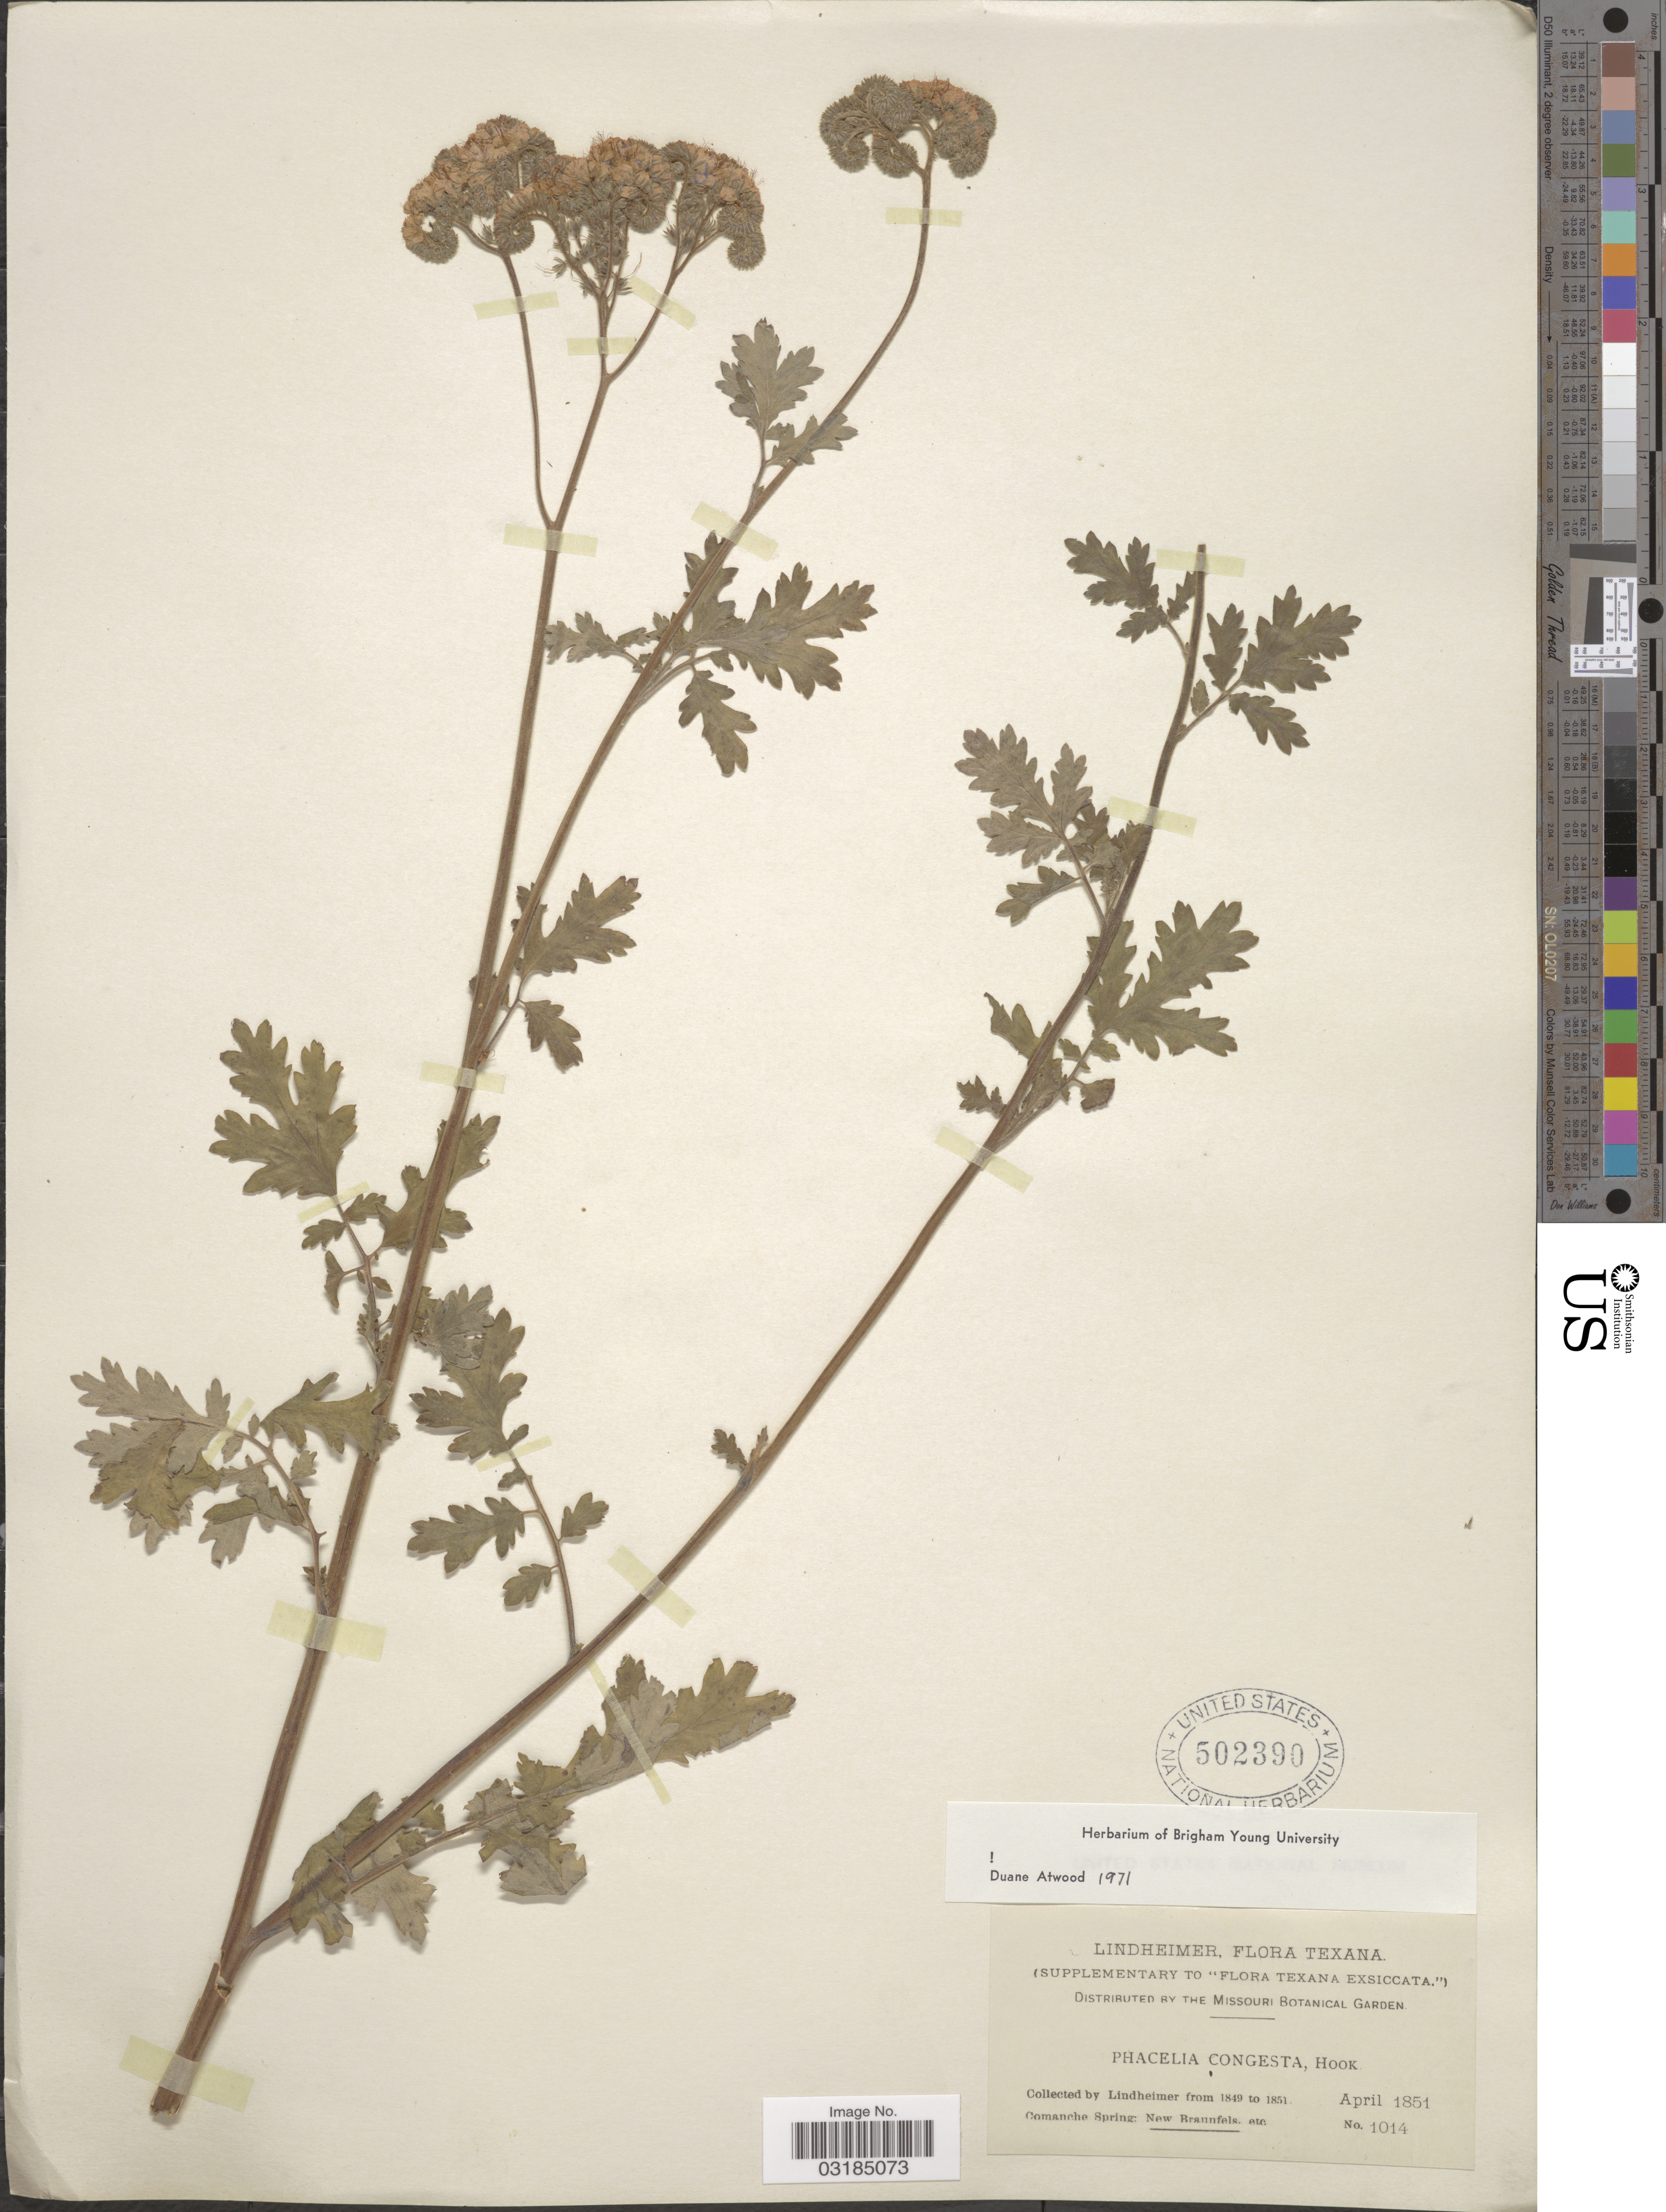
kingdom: Plantae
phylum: Tracheophyta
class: Magnoliopsida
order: Boraginales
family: Hydrophyllaceae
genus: Phacelia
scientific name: Phacelia congesta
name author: Hook.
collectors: -. Lindheimer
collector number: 1014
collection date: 1851-04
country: United States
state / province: Texas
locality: Comanche Spring: New Braunfels. etc.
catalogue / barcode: US 502390